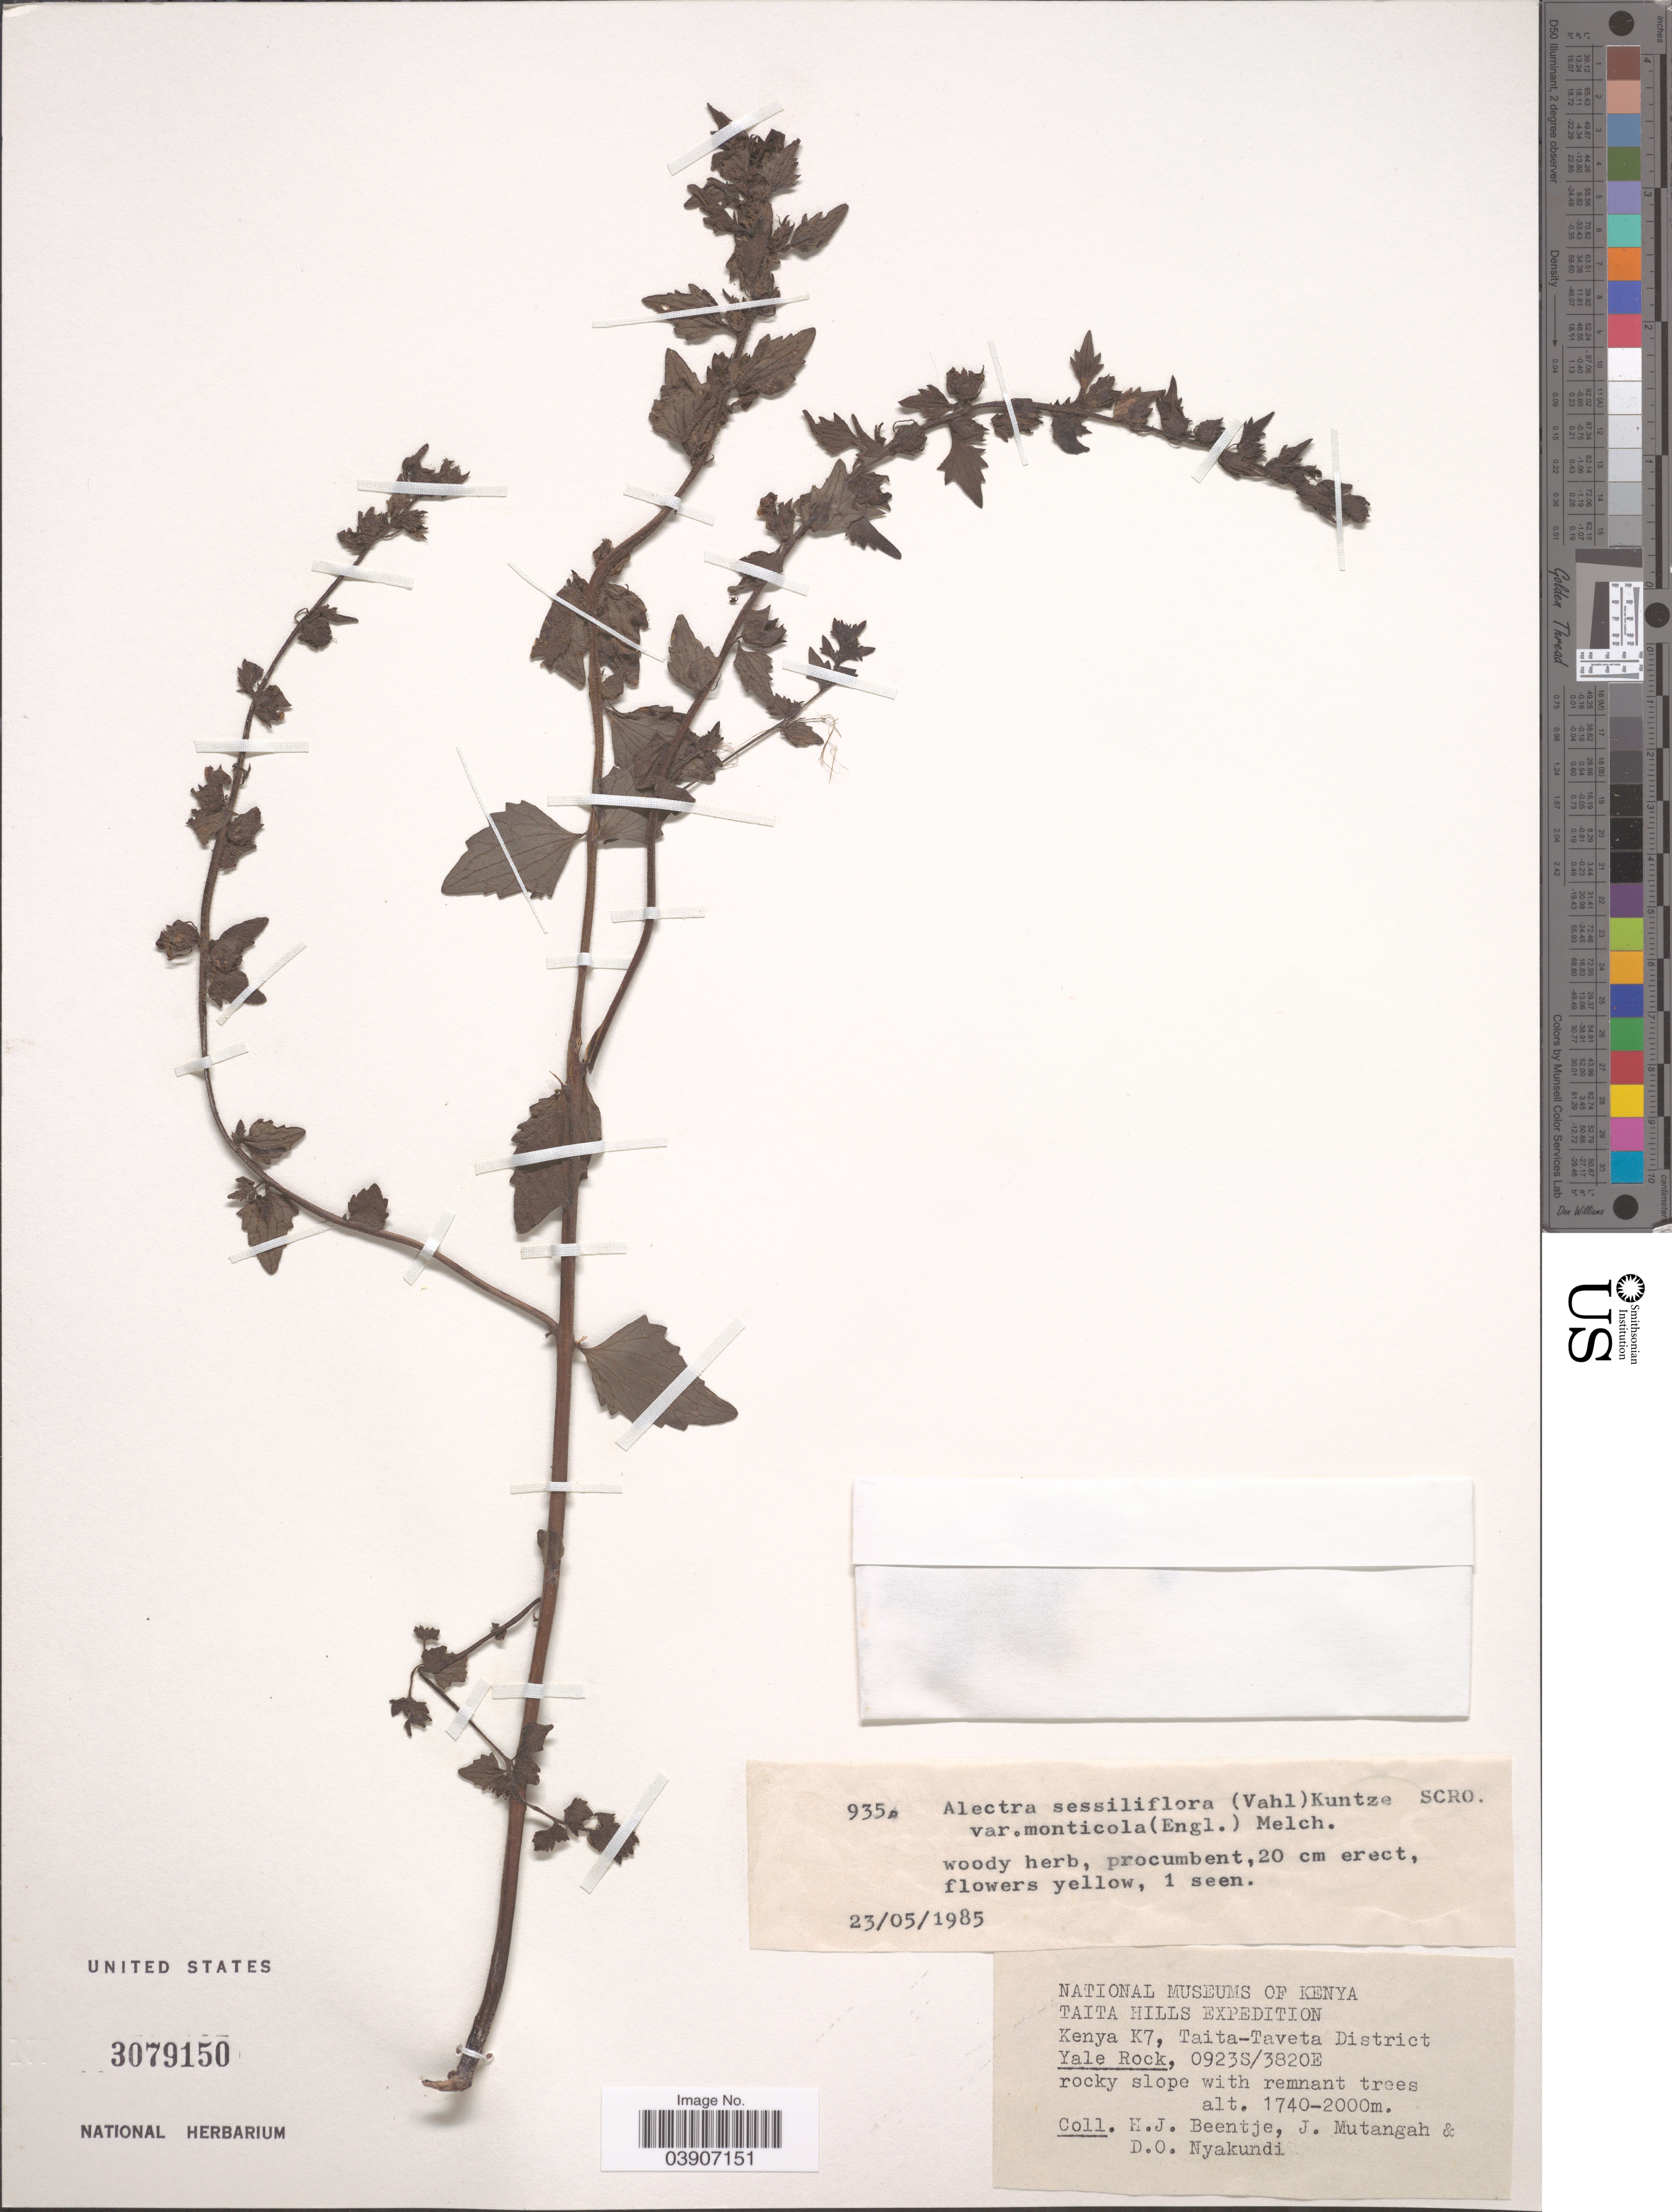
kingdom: Plantae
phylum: Tracheophyta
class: Magnoliopsida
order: Lamiales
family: Orobanchaceae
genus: Alectra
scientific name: Alectra sessiliflora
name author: (Vahl) Kuntze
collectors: H. J. Beentje, J. Mutangah & D. Nyakundi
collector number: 935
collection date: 1985-05-23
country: Kenya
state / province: Taita Taveta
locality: Taita Hills. K7, Taita-Taveta District. Yale Rock.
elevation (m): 1740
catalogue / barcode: US 3079150